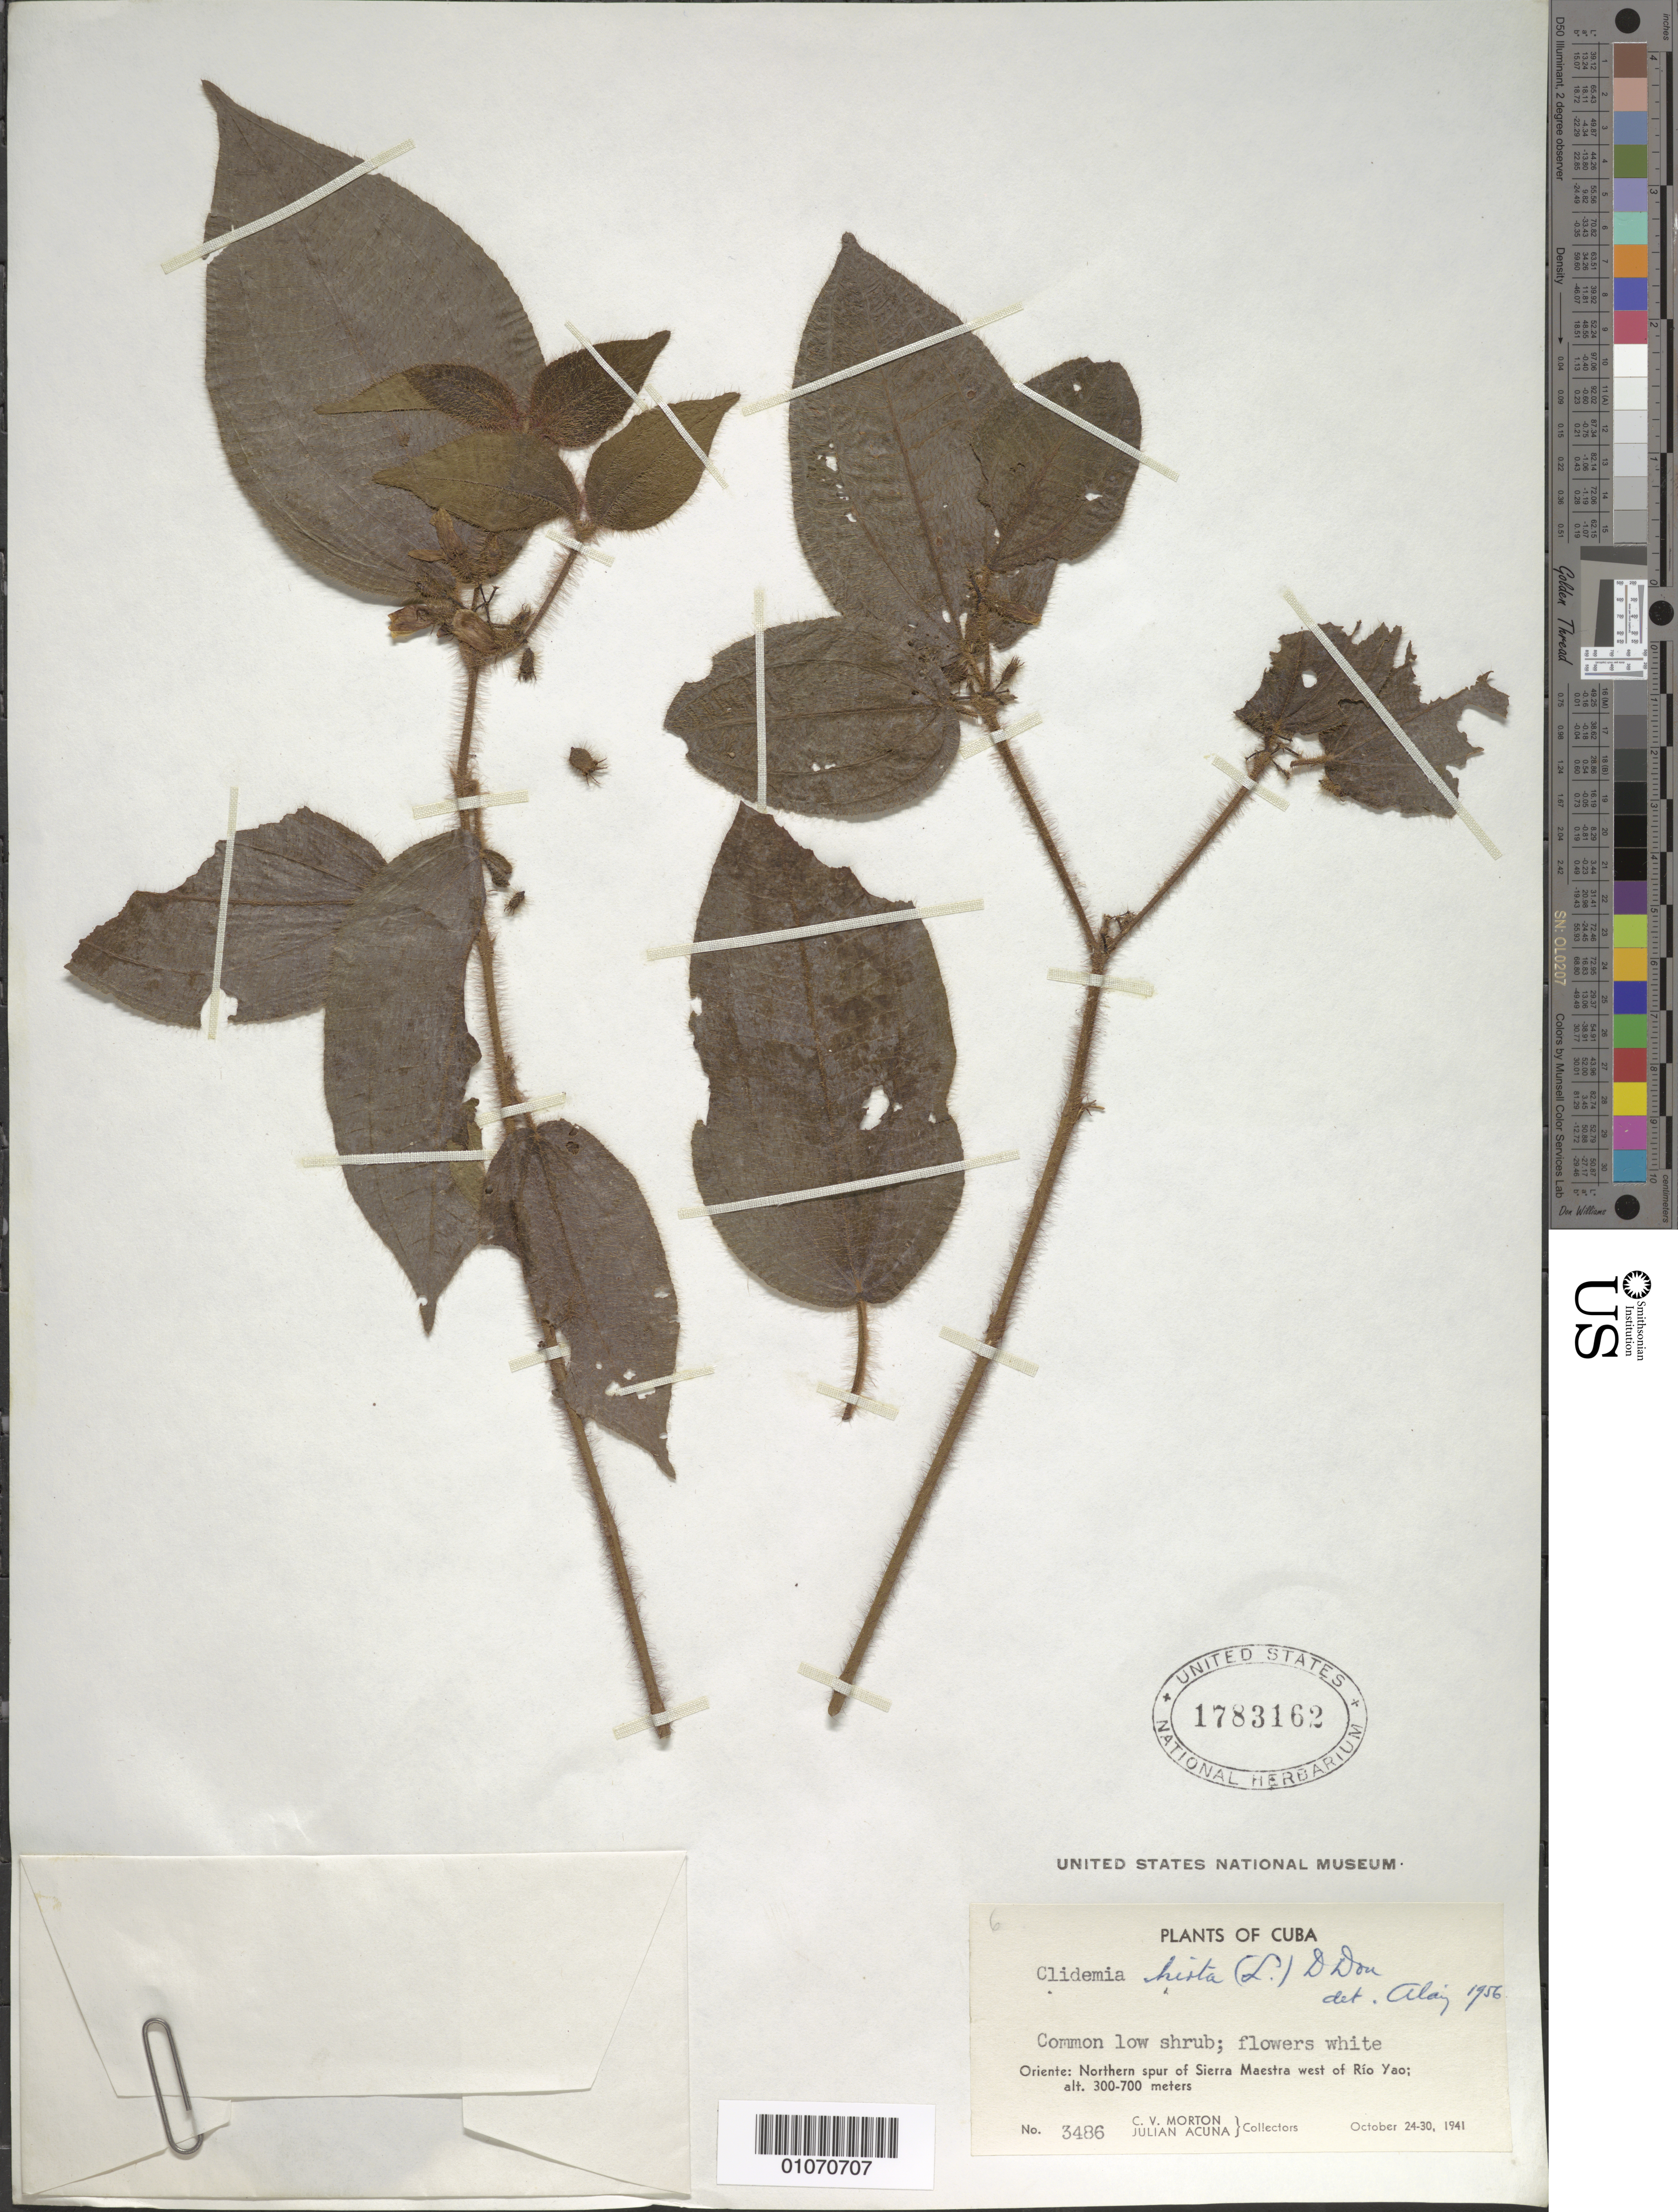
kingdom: Plantae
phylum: Tracheophyta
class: Magnoliopsida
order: Myrtales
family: Melastomataceae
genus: Clidemia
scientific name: Clidemia hirta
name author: (L.) D. Don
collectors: C. V. Morton & J. Acuña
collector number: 3486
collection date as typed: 24 Oct 1941 to 30 Oct 1941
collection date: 1941-10-24/1941-10-30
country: Cuba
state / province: Oriente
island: Cuba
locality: Sierra Maestra, northern spur; W of Río Yao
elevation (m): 300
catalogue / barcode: US 1783162